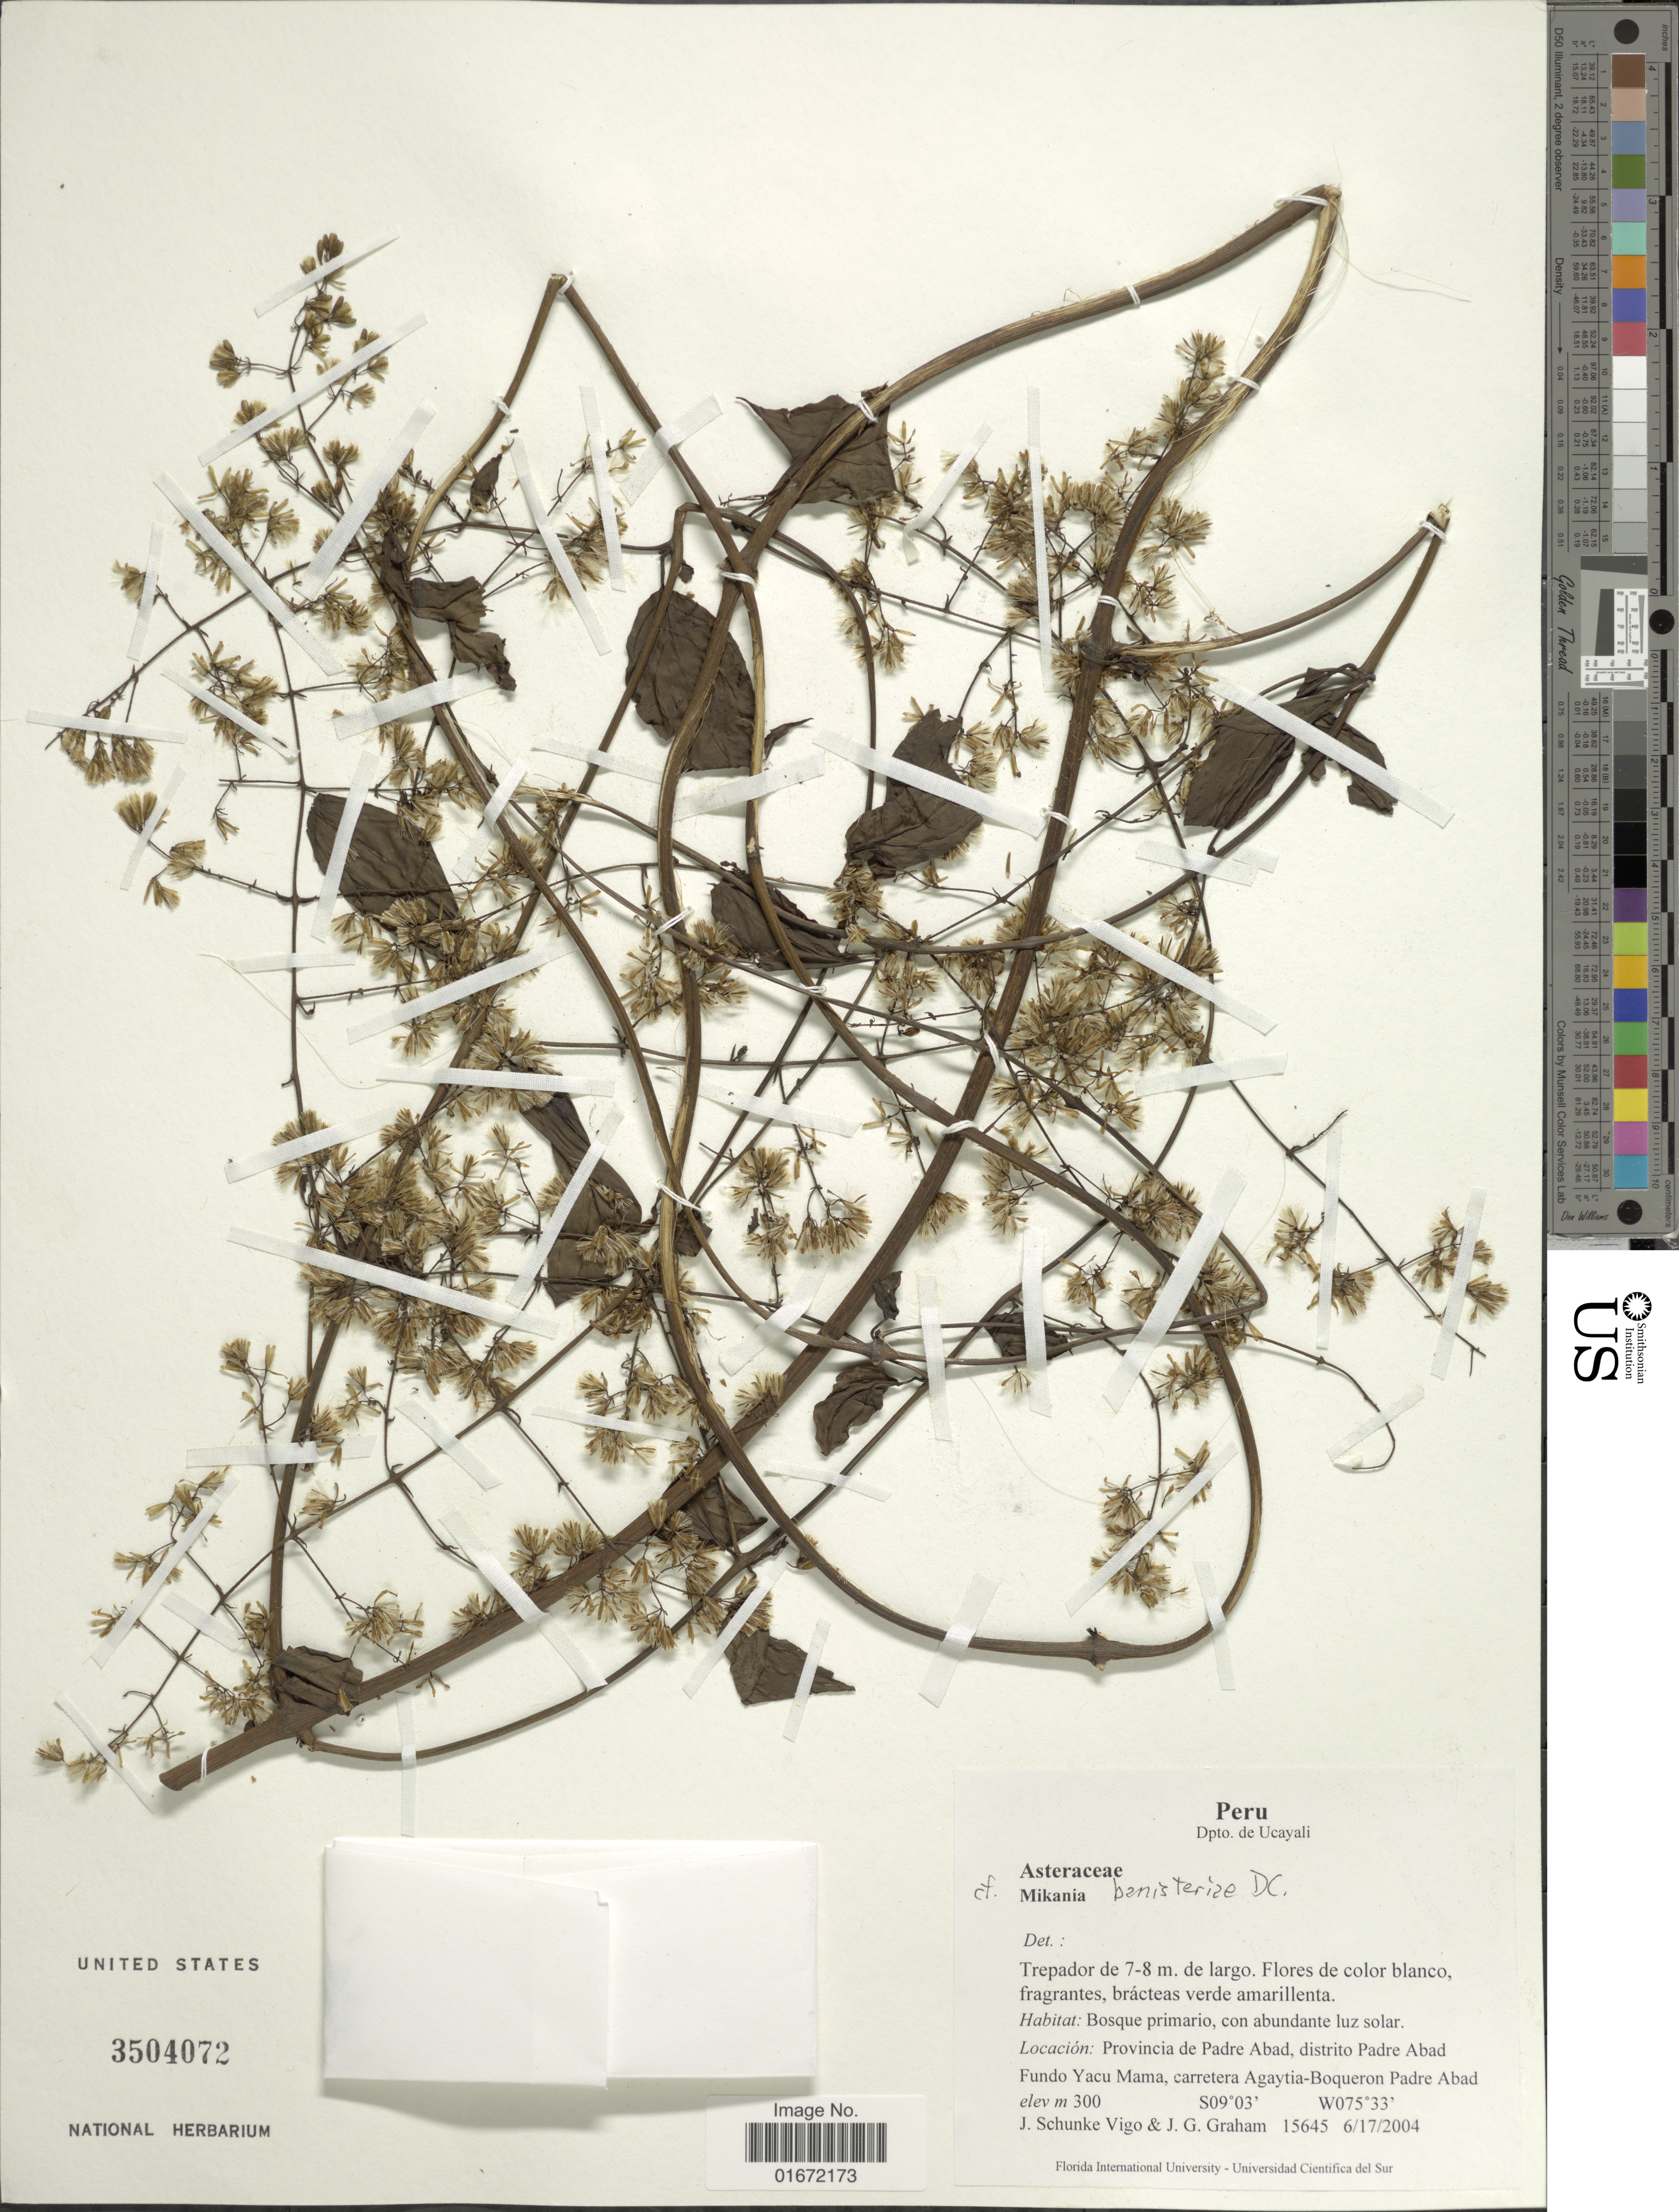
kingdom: Plantae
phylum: Tracheophyta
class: Magnoliopsida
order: Asterales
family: Asteraceae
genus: Mikania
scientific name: Mikania banisteriae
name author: DC.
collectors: J. Schunke Vigo & J. Graham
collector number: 15645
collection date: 2004-06-17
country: Peru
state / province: Ucayali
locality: Dpto. de Ucayali. Provincia de Padre Abad, distrito Padre Abad. Fundo Yacu Mama, carretera Agaytia-Boqueron Padre Abad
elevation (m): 300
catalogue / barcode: US 3504072